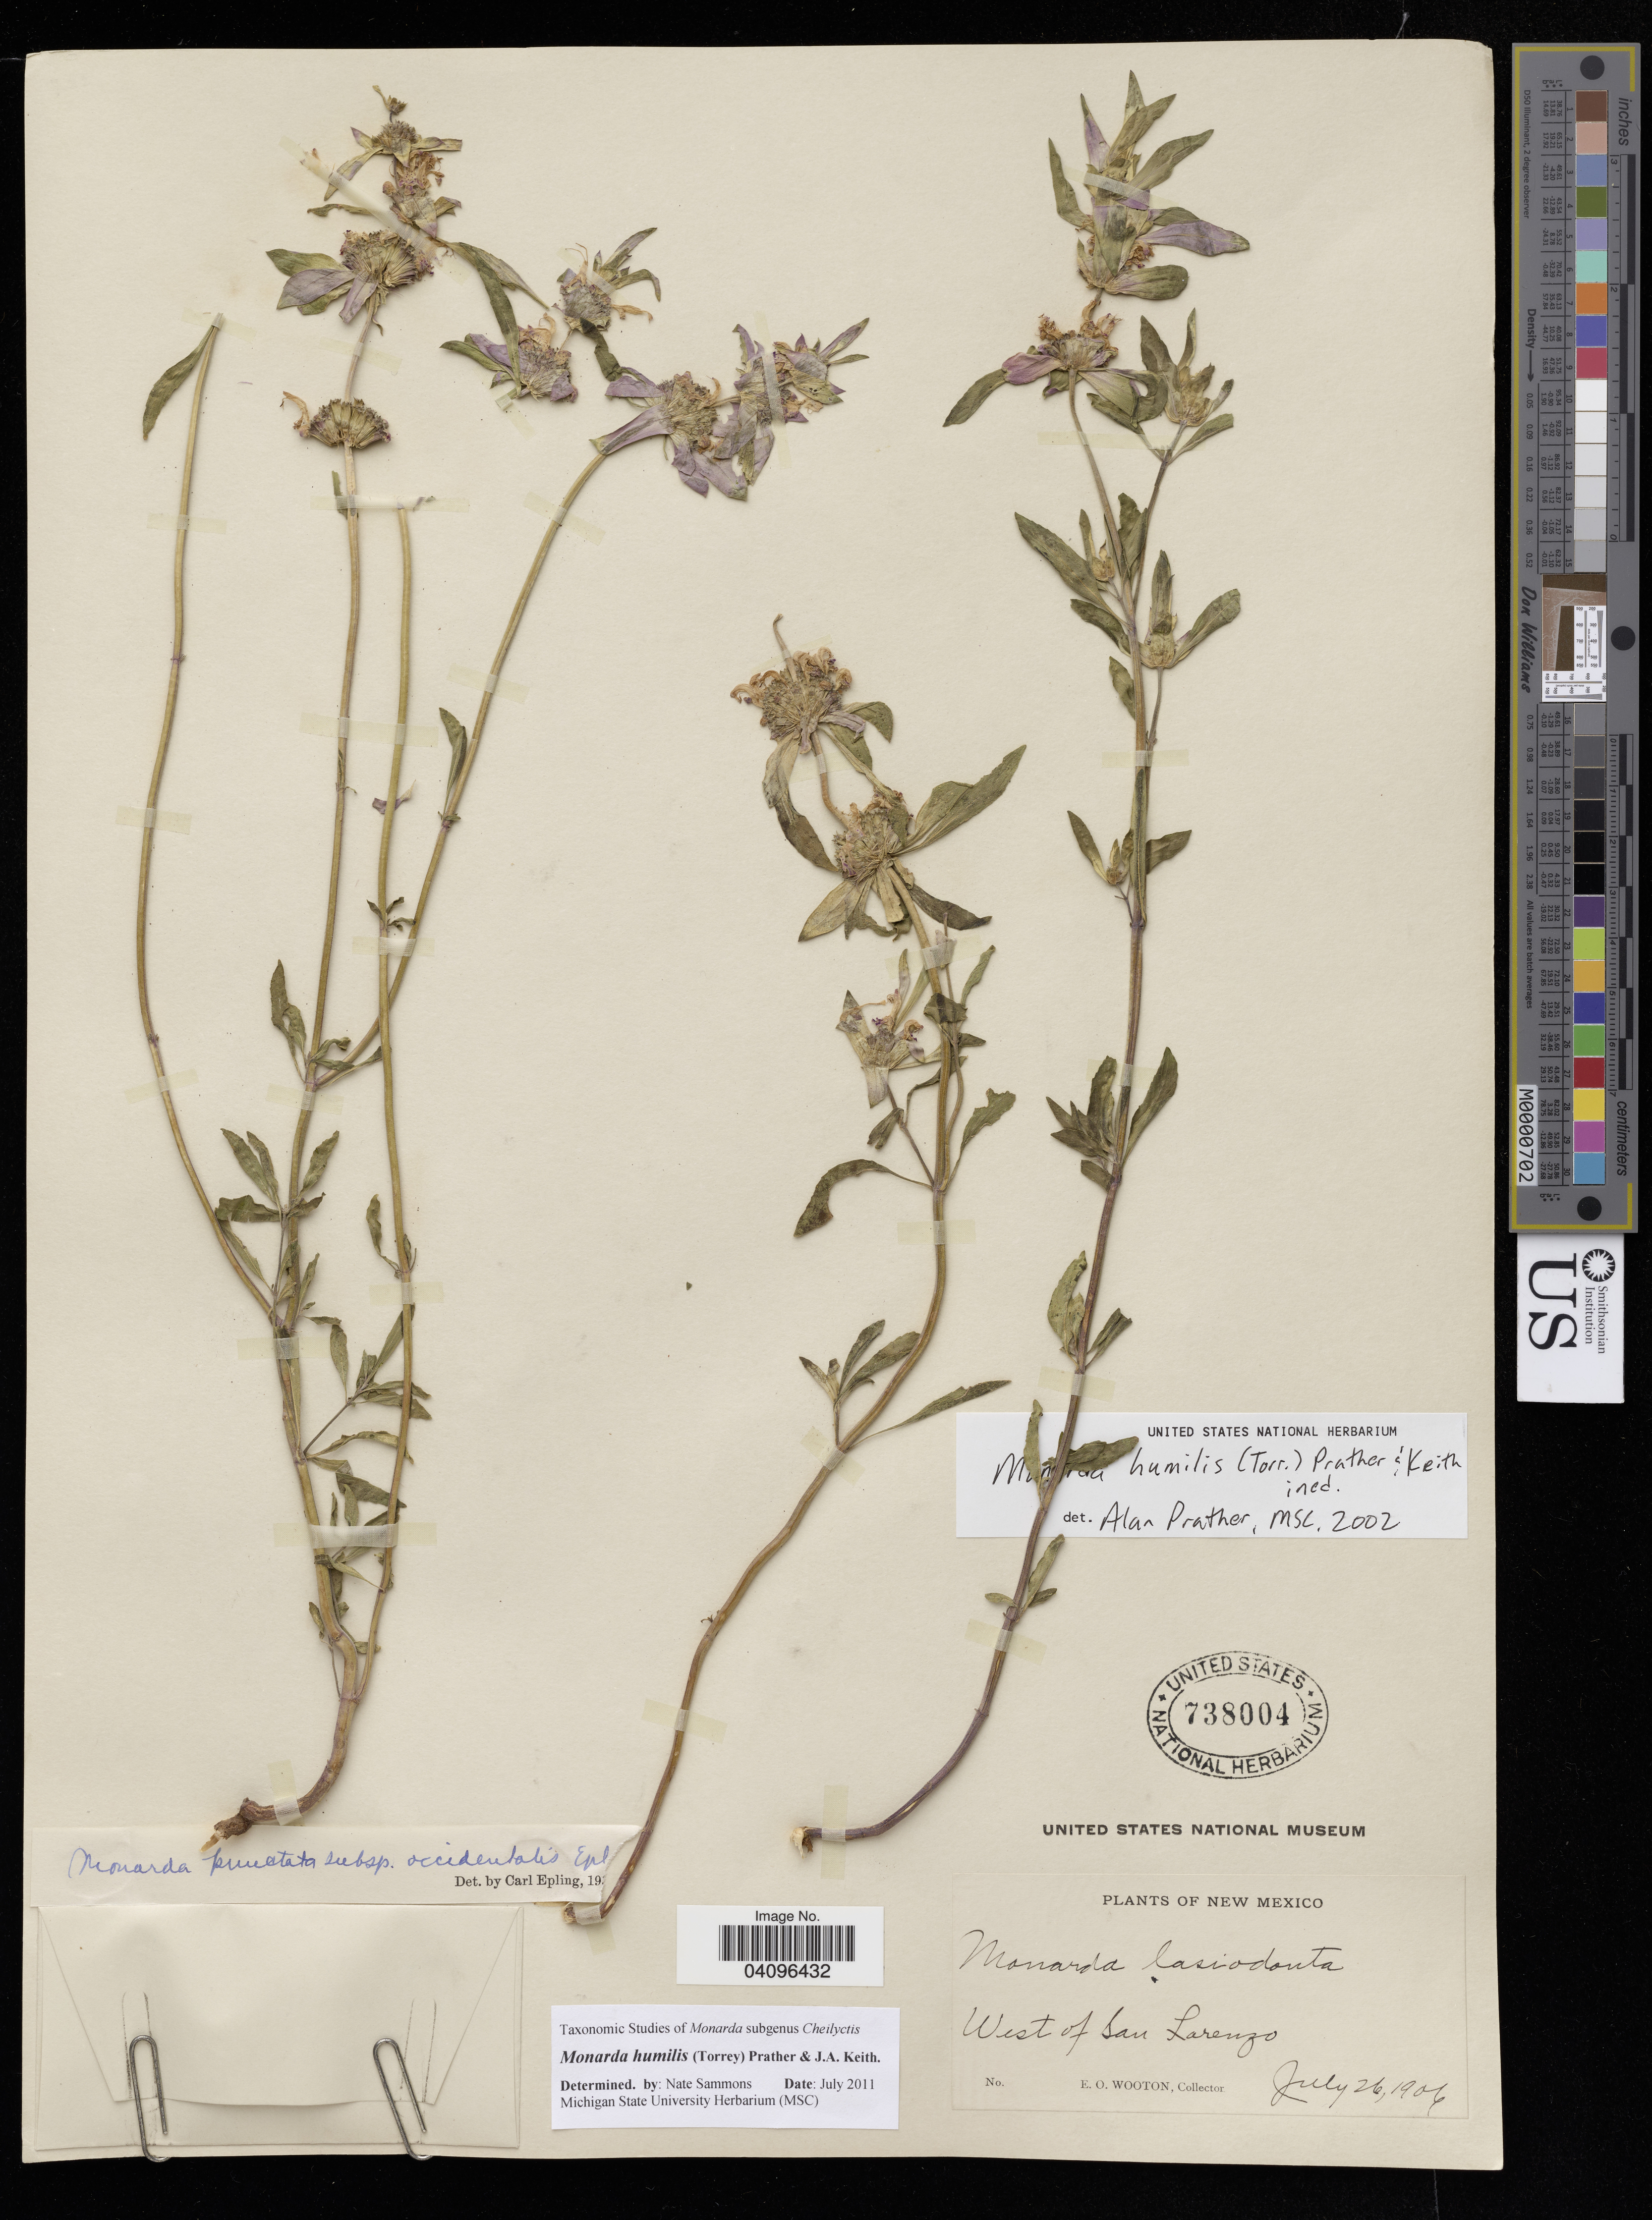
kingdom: Plantae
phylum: Tracheophyta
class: Magnoliopsida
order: Caryophyllales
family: Montiaceae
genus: Montia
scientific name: Montia humilis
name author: Suksd.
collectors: E. Wooton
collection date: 1906-07-26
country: Puerto Rico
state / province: San Lorenzo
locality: New Mexico.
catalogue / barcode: US 738004